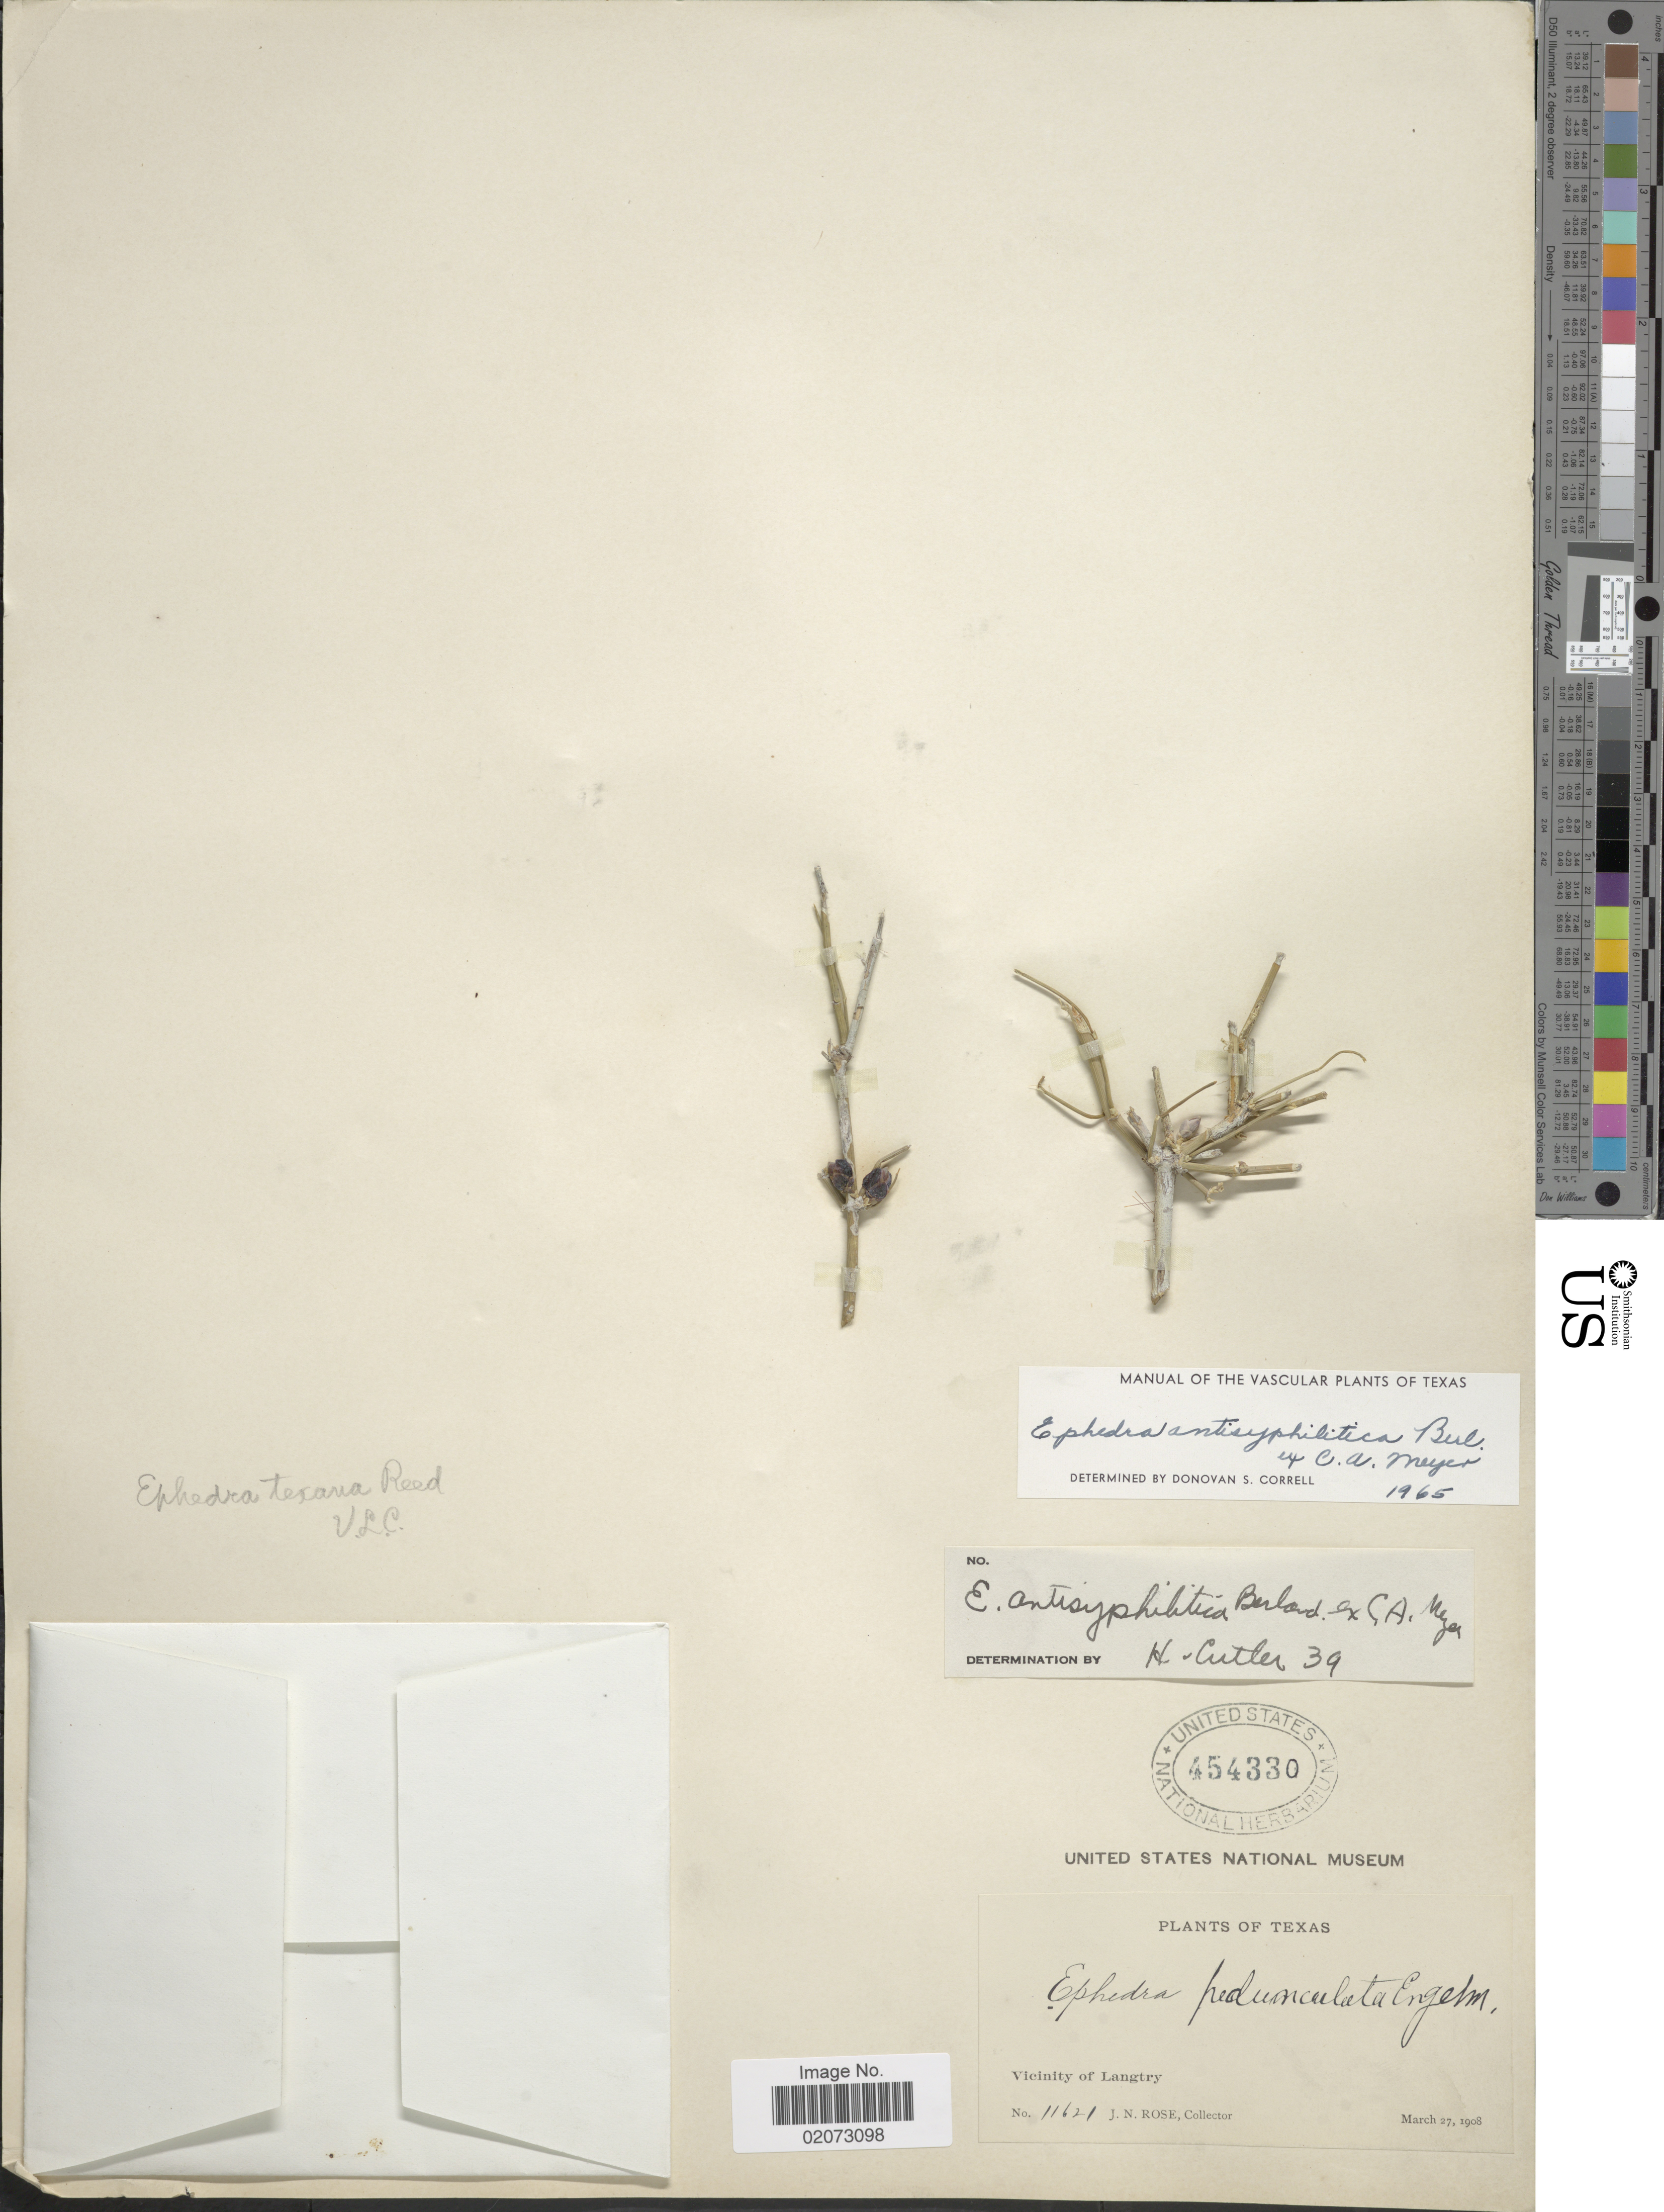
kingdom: Plantae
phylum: Tracheophyta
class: Gnetopsida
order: Ephedrales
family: Ephedraceae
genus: Ephedra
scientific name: Ephedra antisyphilitica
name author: Berland. ex C.A. Mey.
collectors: J. N. Rose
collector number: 11621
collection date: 1908-03-27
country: United States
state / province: Texas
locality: Vicinity of Langtry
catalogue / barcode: US 454330